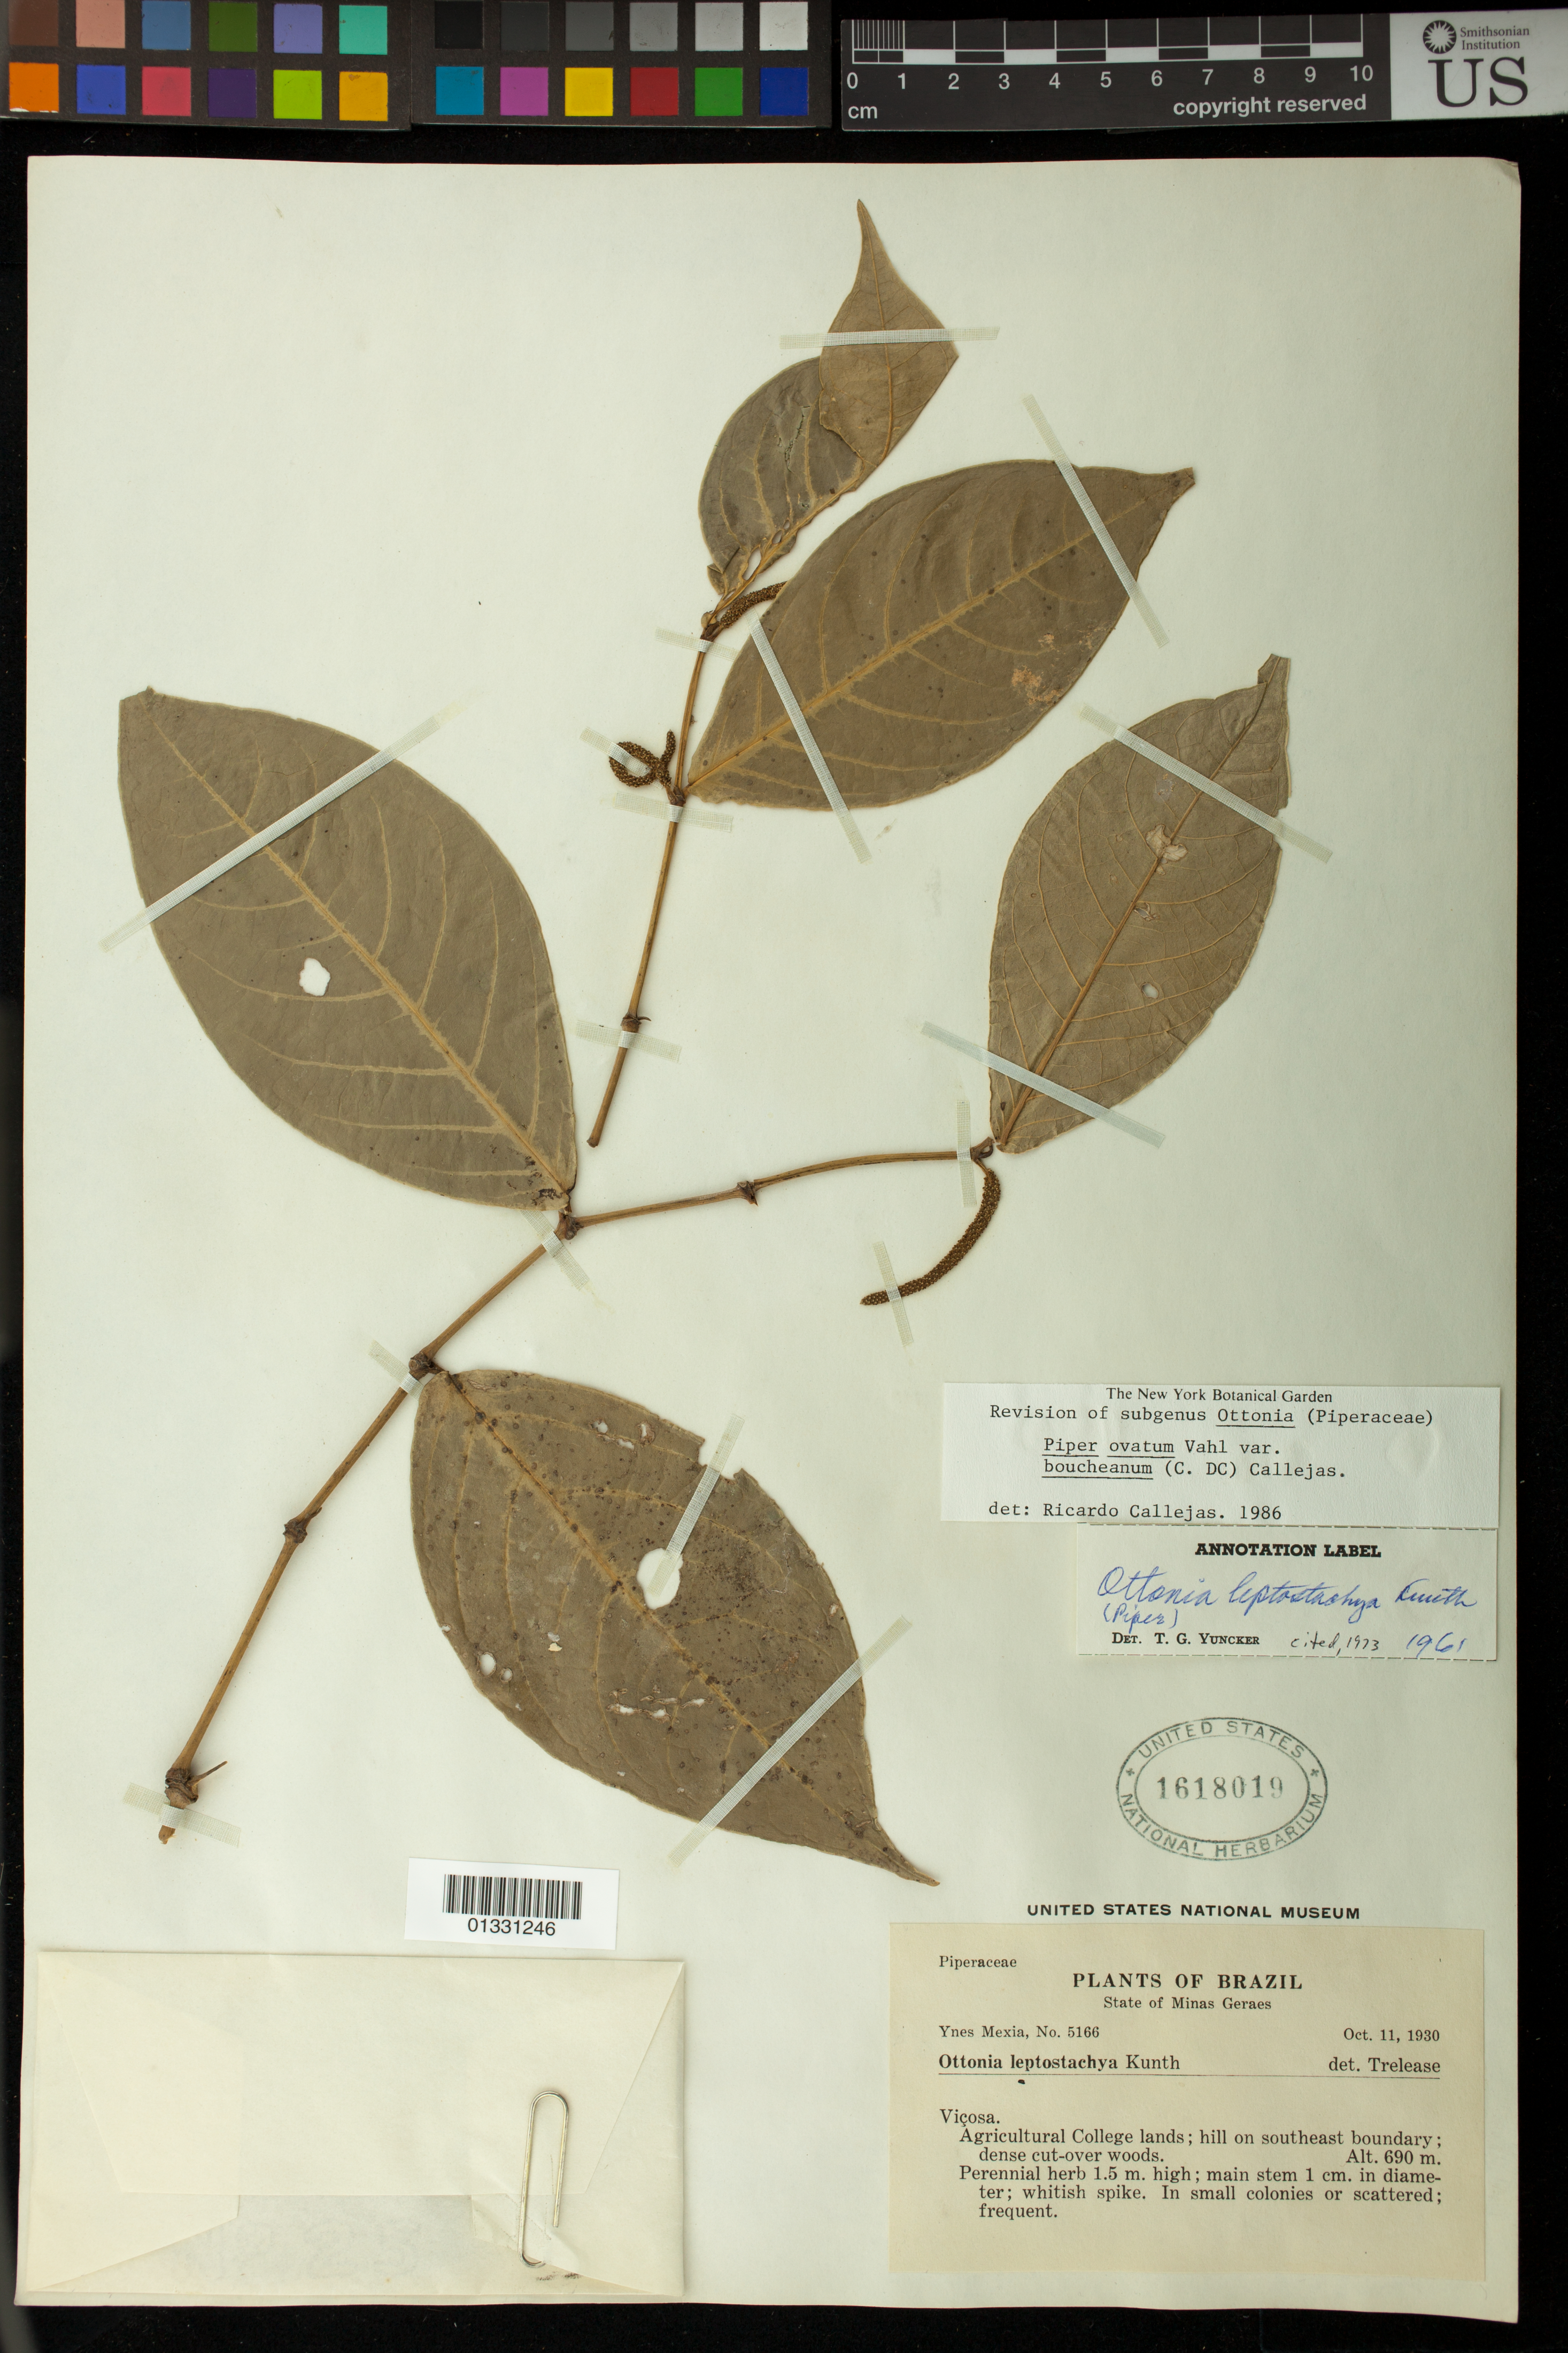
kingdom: Plantae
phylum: Tracheophyta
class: Magnoliopsida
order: Piperales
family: Piperaceae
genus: Piper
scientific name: Piper ovatum var. boncheanum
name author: (C. DC.) Callejas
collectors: Y. Mexia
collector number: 5166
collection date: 1930-10-11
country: Brazil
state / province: Minas Gerais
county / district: Viçosa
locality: Agricultural College lands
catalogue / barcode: US 1618019